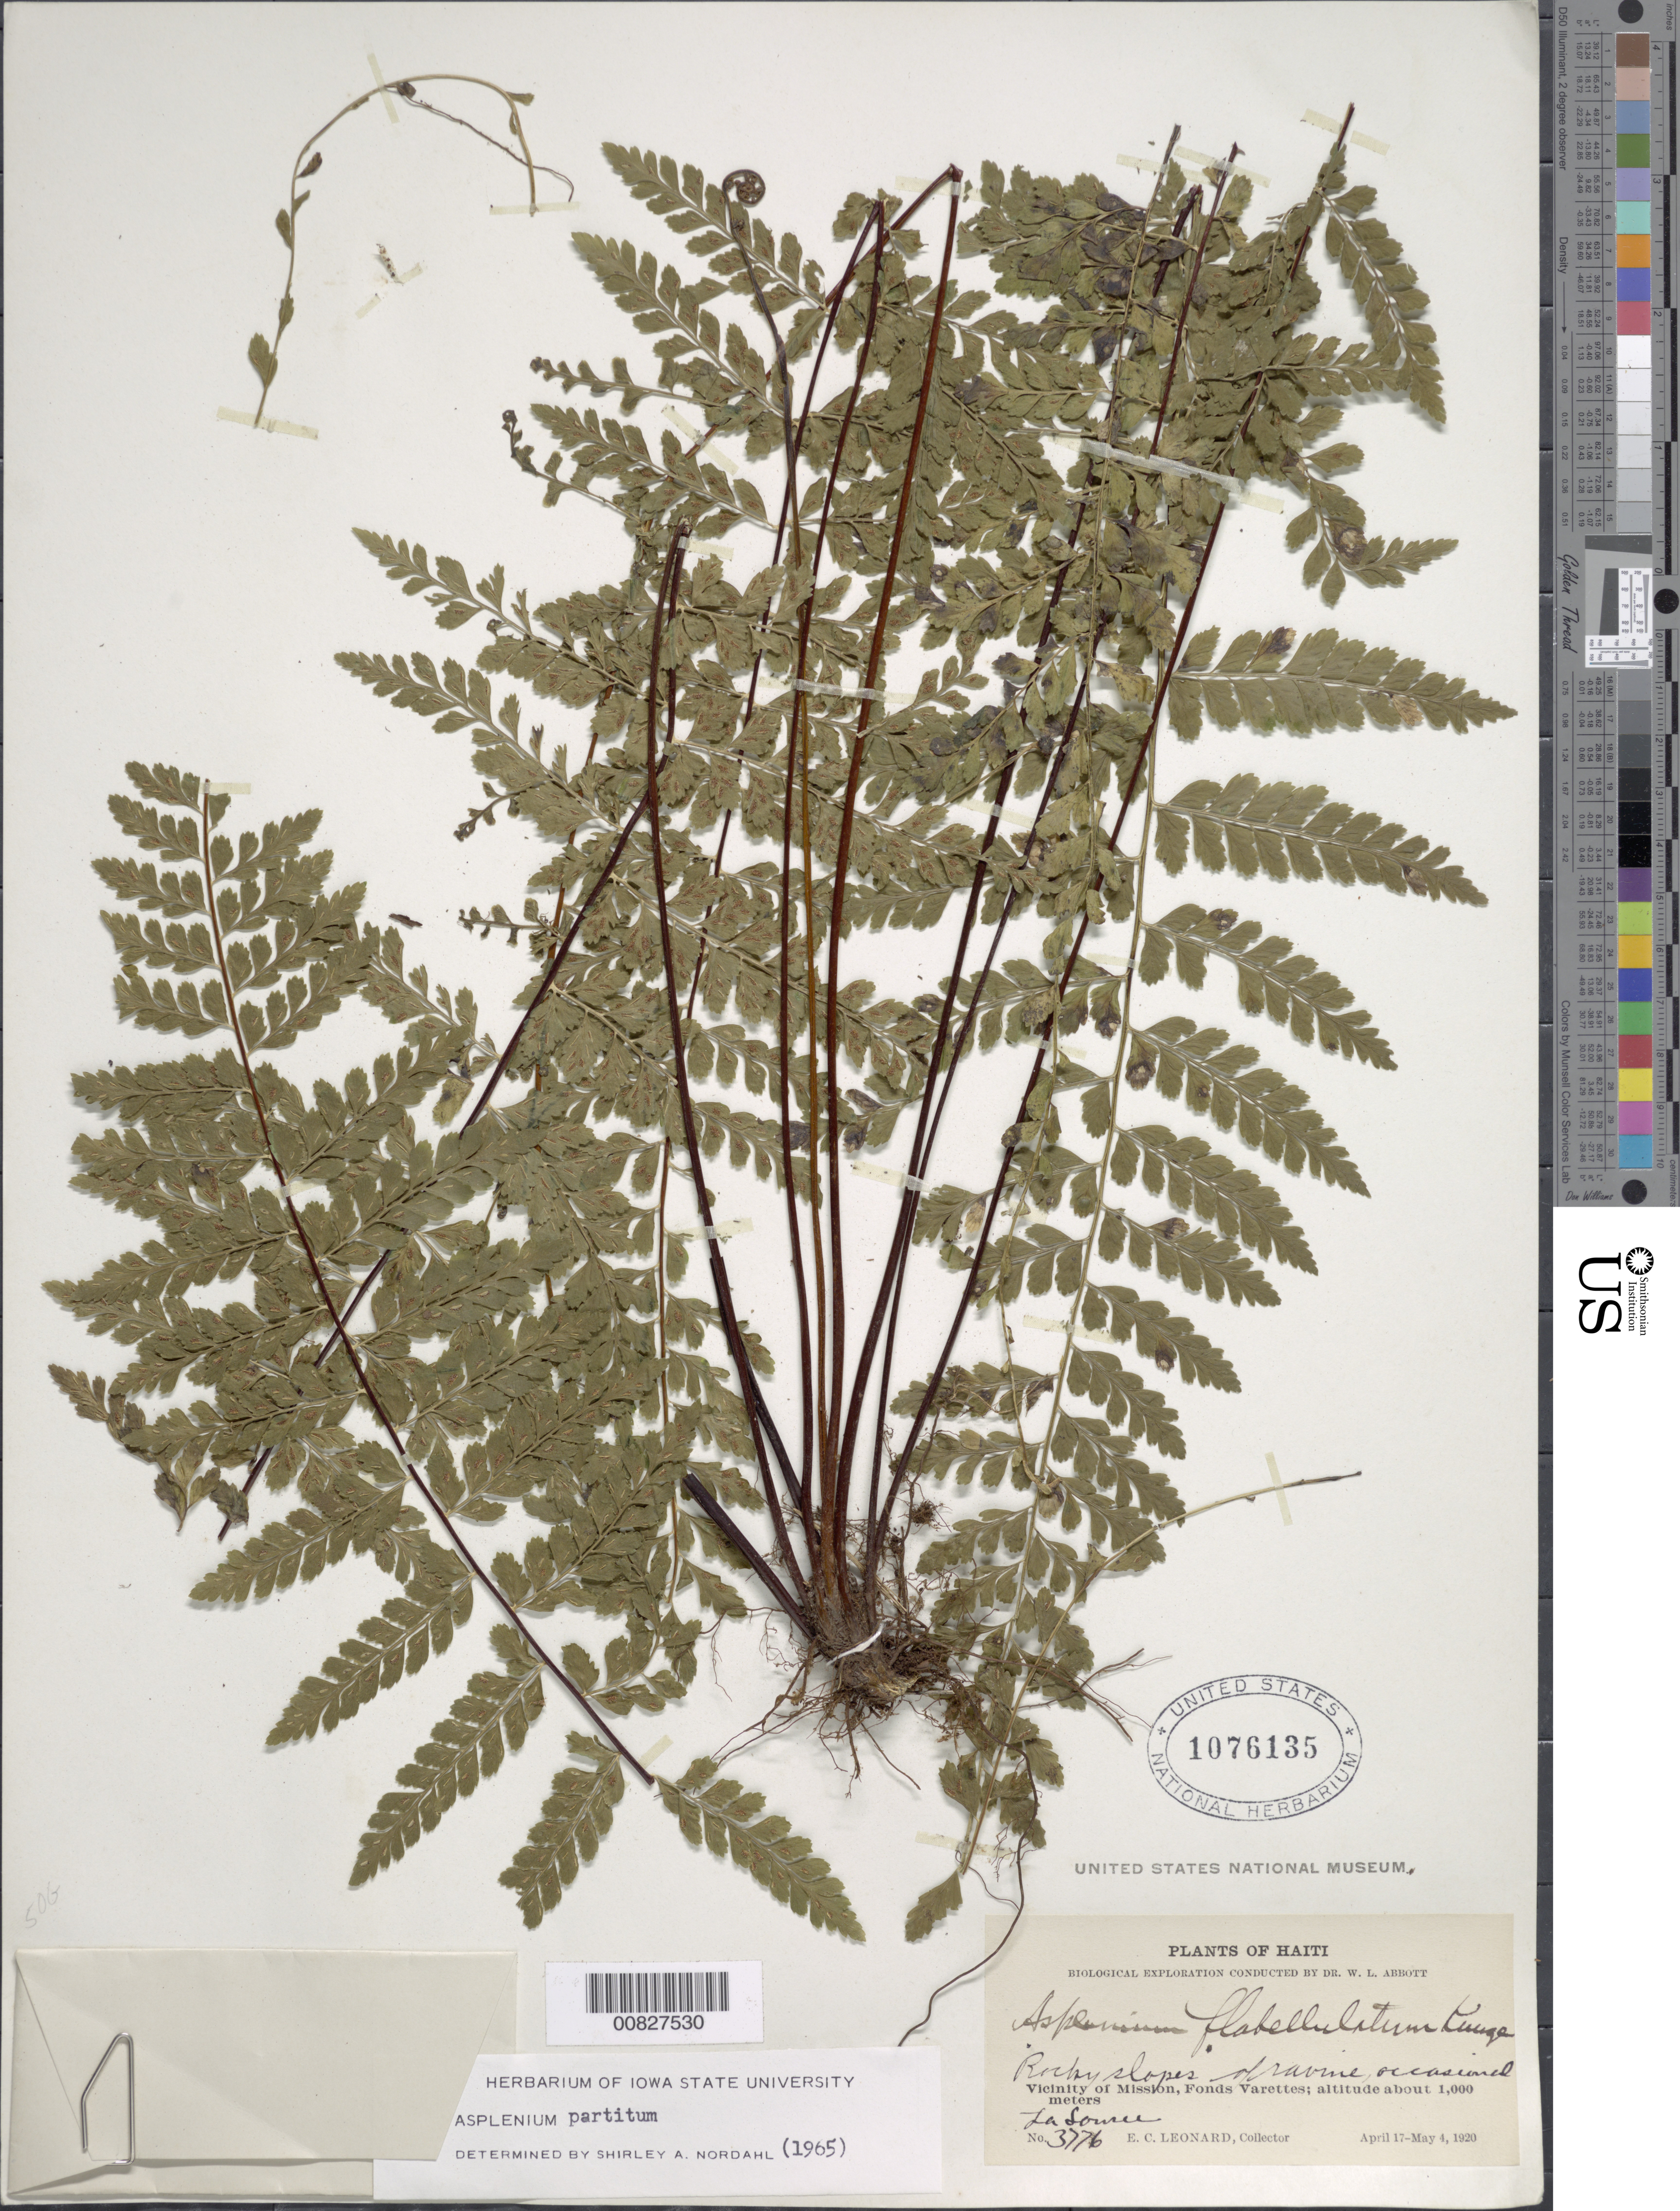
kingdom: Plantae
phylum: Tracheophyta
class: Polypodiopsida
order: Polypodiales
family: Aspleniaceae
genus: Asplenium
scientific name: Asplenium radicans var. dentatum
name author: (Klotzsch) Bonap.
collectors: E. C. Leonard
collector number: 3776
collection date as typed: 17 Apr 1920 to 04 May 1920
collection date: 1920-04-17/1920-05-04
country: Haiti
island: Hispaniola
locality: Fonds Varettes, vicinity Mission, La Source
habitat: Rocky slope of ravine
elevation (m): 1000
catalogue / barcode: US 1076135